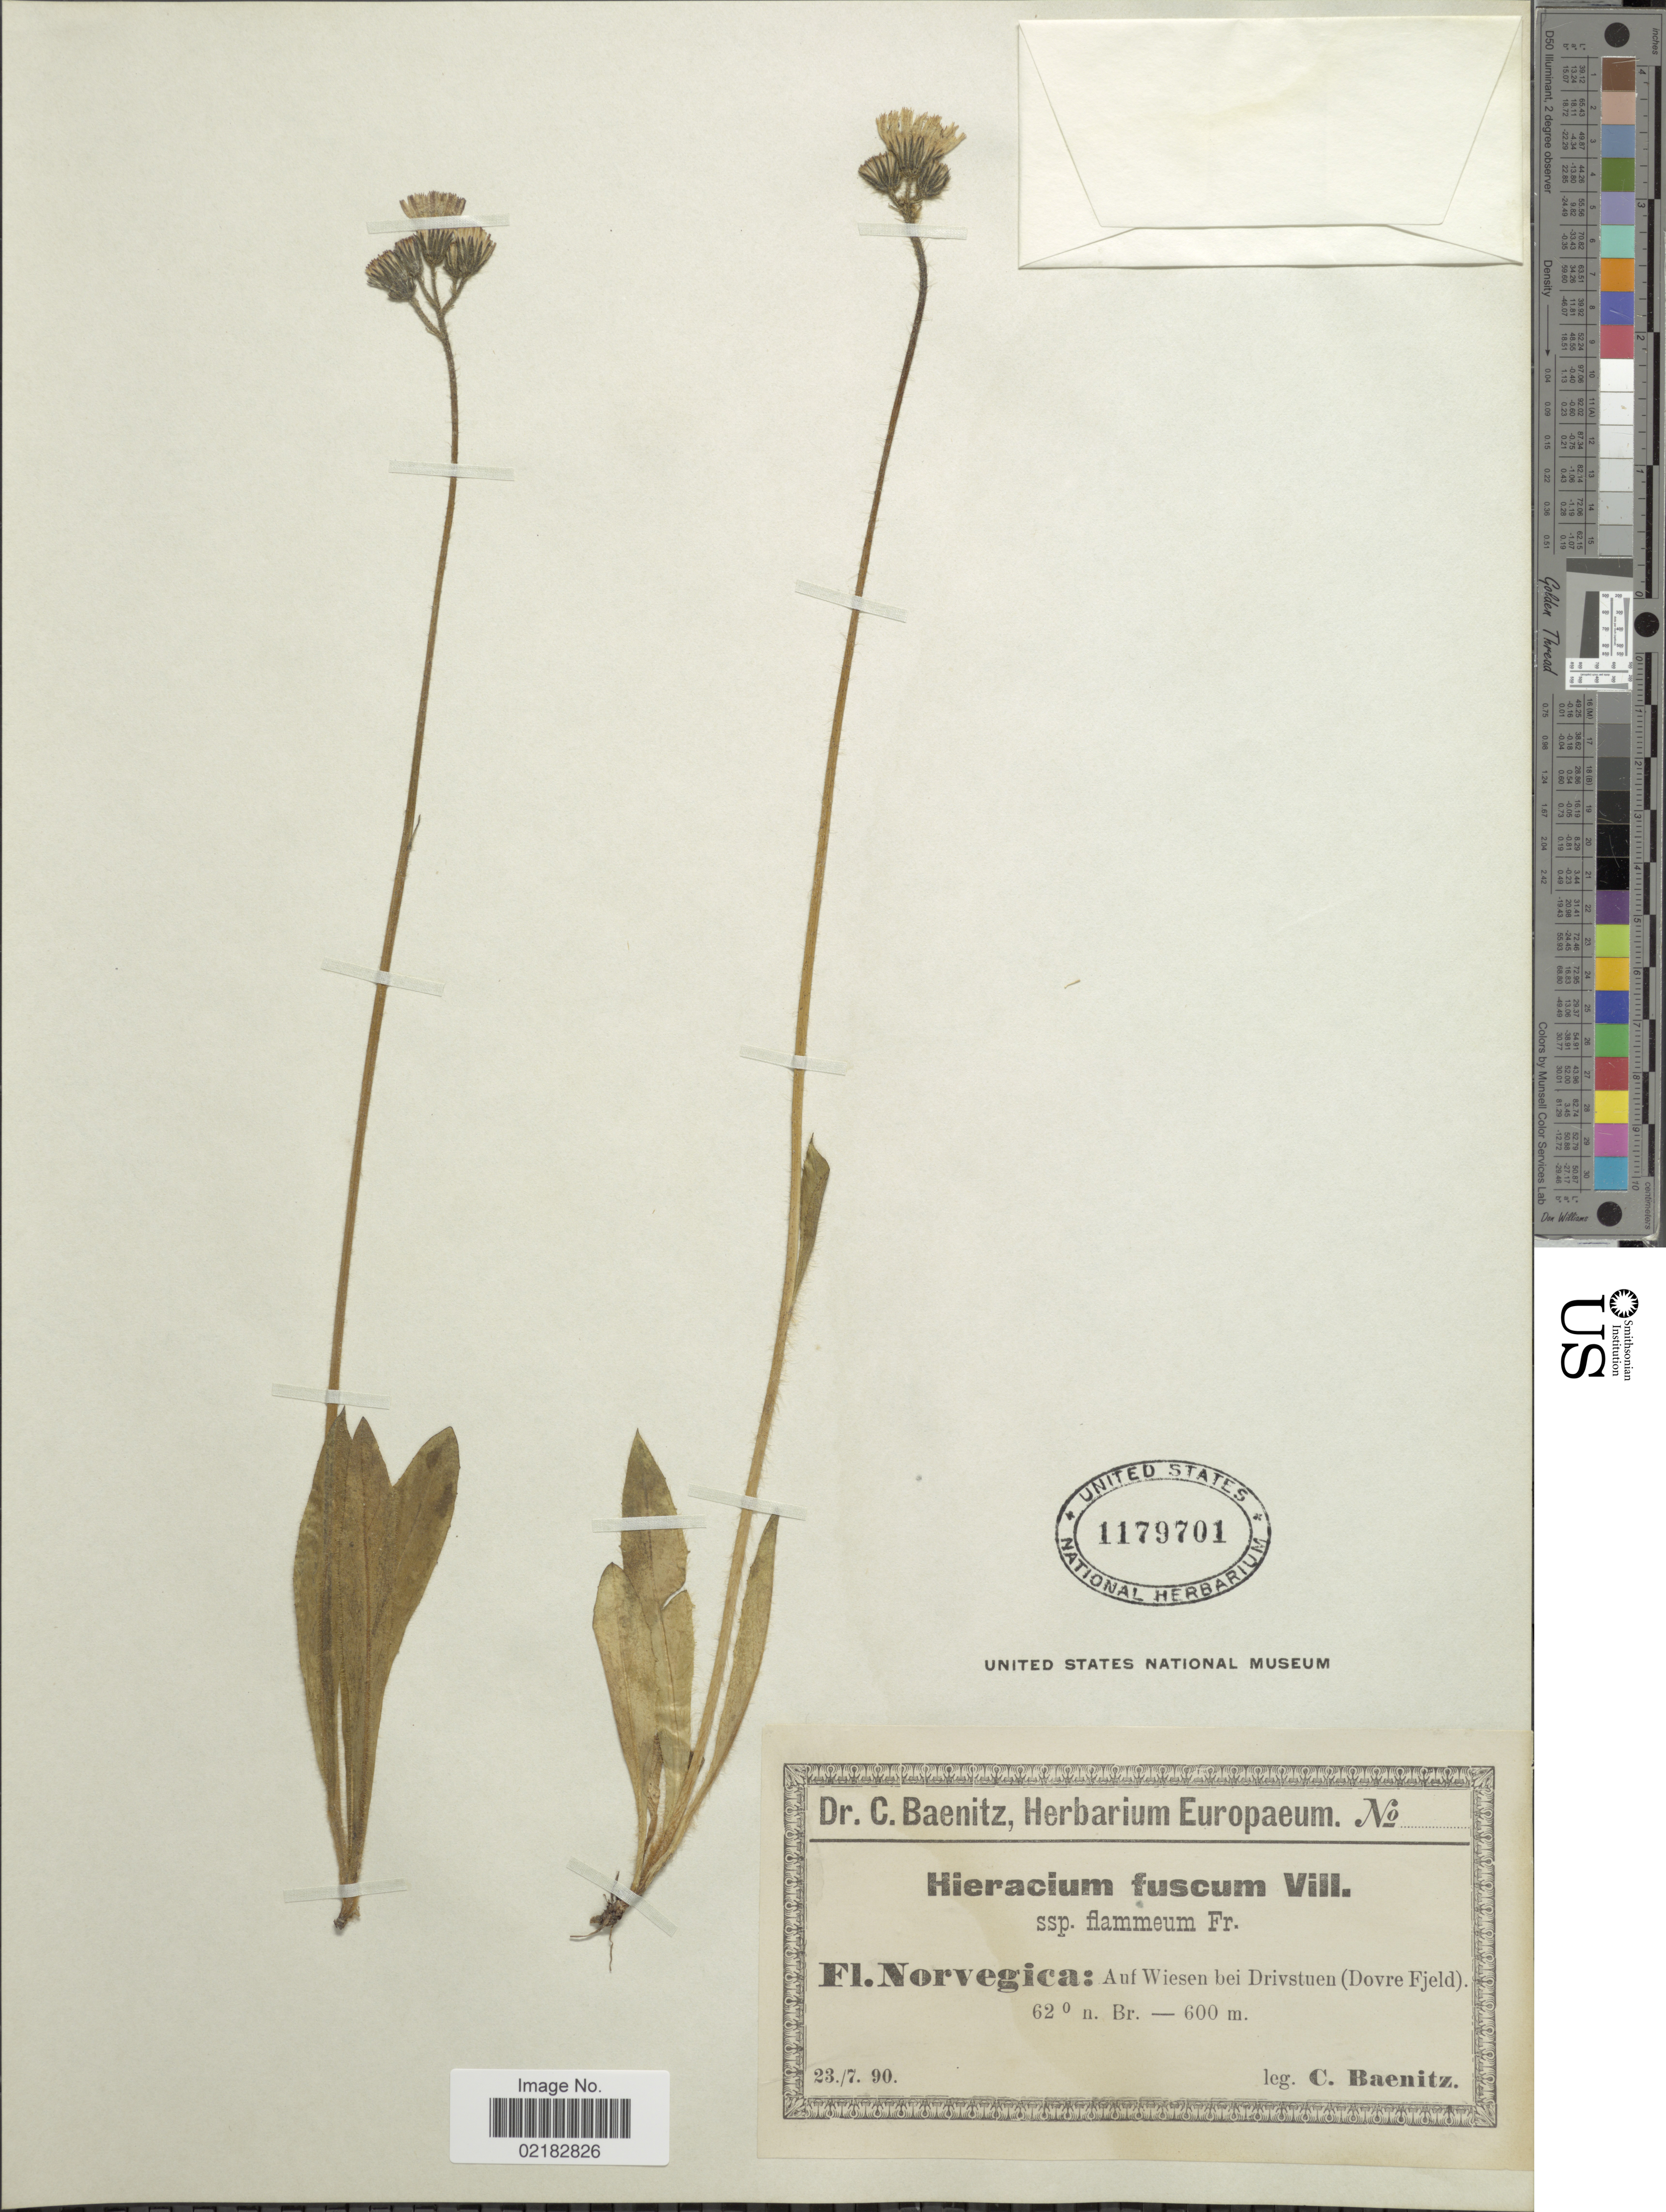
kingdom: Plantae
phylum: Tracheophyta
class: Magnoliopsida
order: Asterales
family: Asteraceae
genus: Pilosella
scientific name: Pilosella fusca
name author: (Vill.) Arvet-Touvet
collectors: C. G. Baenitz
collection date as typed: Transcribed d/m/y: 23/7/90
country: Norway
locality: Fl, Norvegica: Auf Weisen bei Drivestuen (Dovre Fjeld)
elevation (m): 600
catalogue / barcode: US 1179701